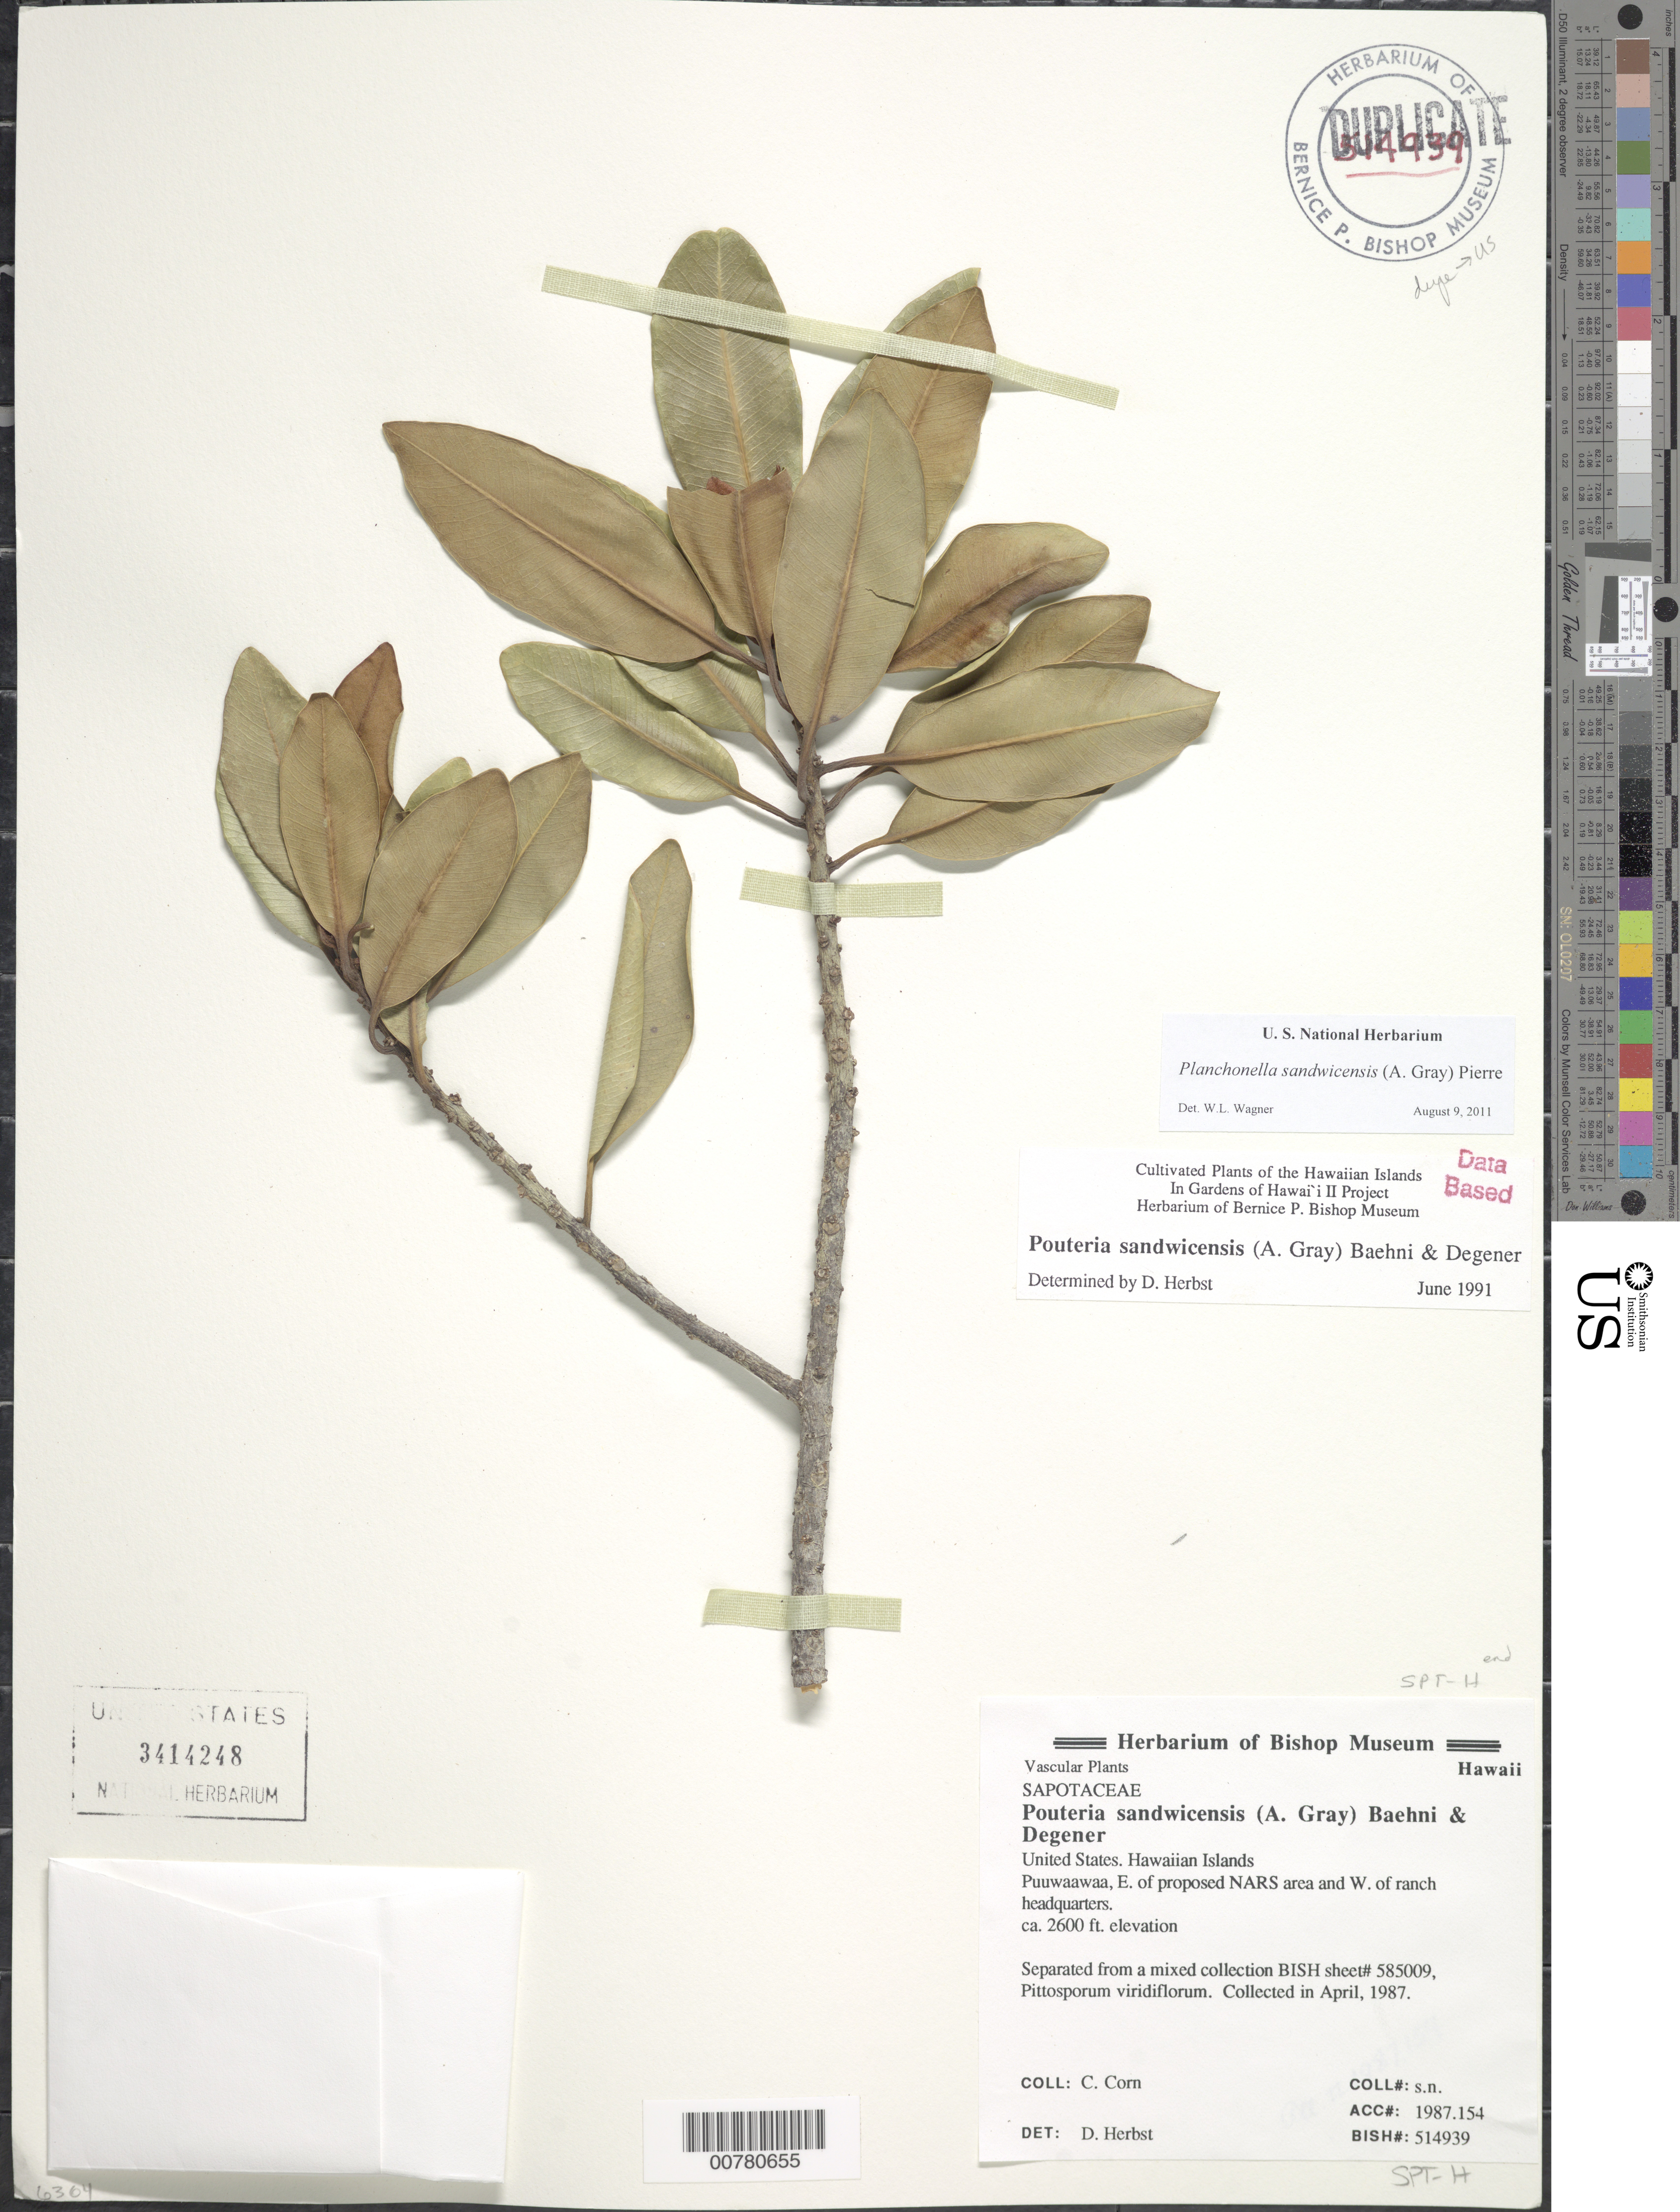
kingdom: Plantae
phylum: Tracheophyta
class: Magnoliopsida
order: Ericales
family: Sapotaceae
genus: Planchonella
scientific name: Planchonella spathulata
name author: (Hillebr.) Pierre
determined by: Wagner, W. L., (BOT), Smithsonian Institution - National Museum of Natural History (UNITED STATES)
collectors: C. Corn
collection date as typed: Apr 1987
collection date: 1987-04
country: United States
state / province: Hawaii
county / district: Hawaii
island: Hawaii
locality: Puuwaawaa; E. of proposed NARS area and W. of ranch headquarters.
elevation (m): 792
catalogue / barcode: US 3414248